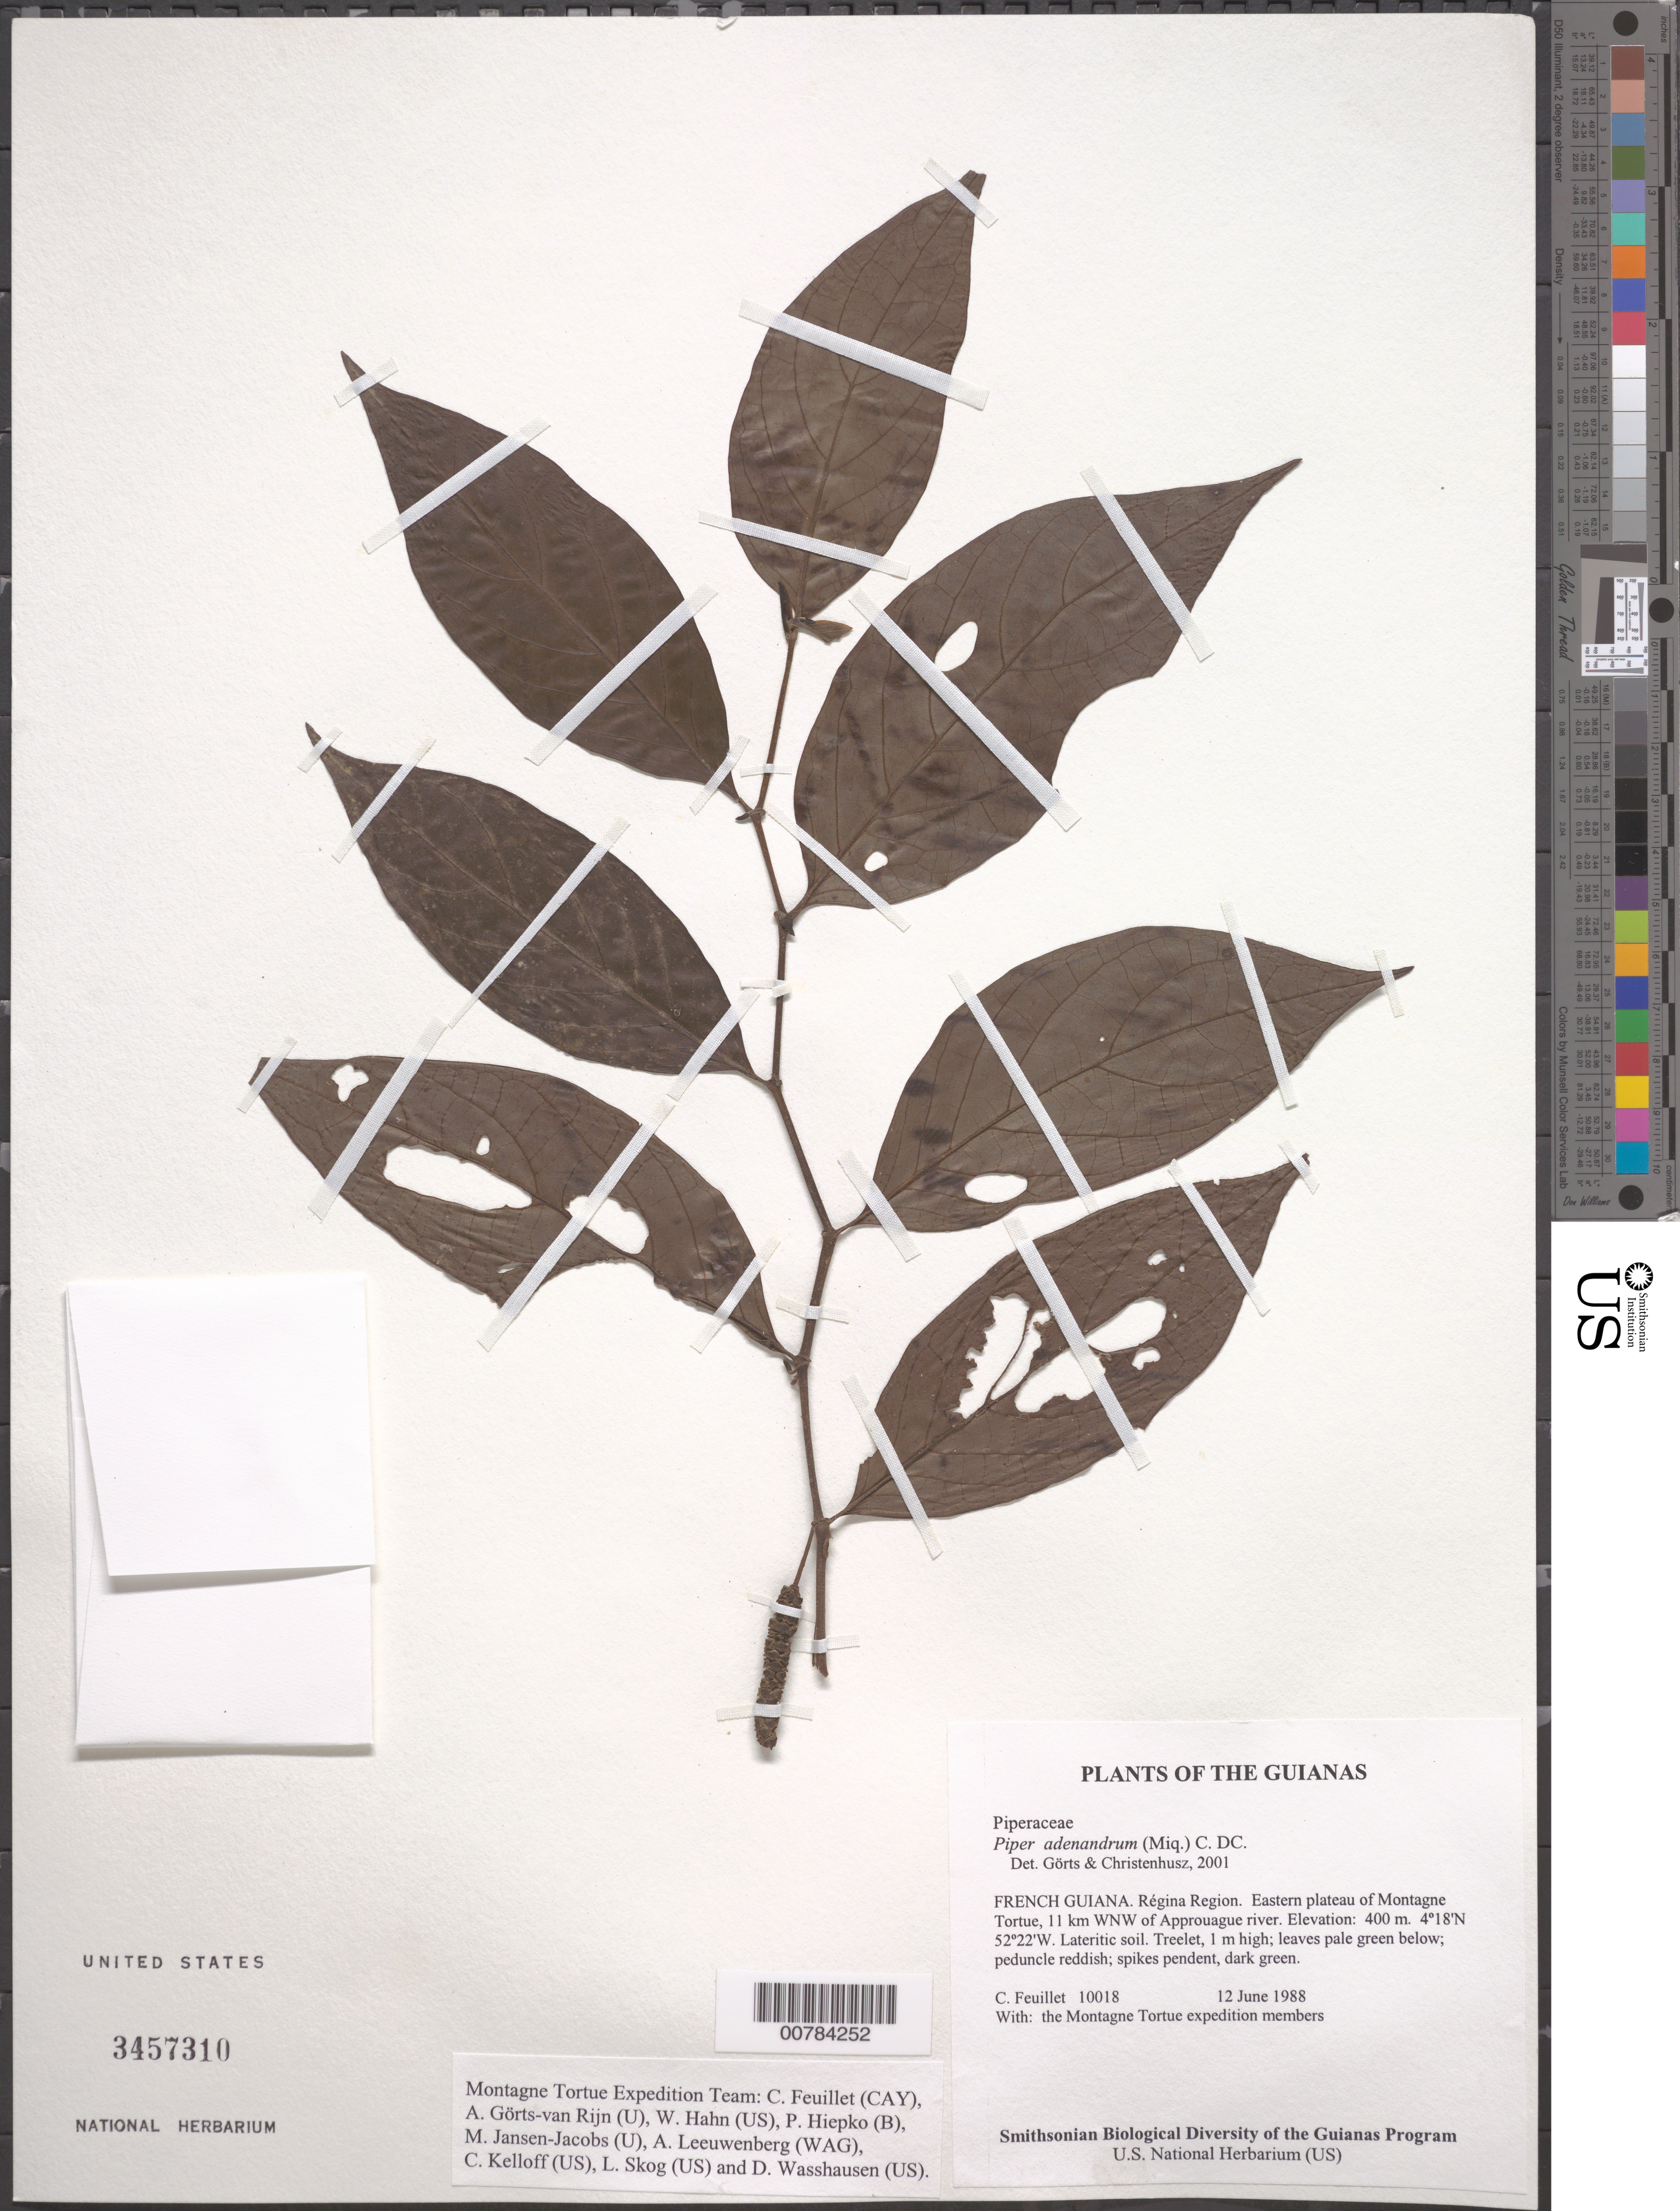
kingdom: Plantae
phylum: Tracheophyta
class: Magnoliopsida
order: Piperales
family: Piperaceae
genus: Piper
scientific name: Piper adenandrum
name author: (Miq.) C. DC.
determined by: Görts-van Rijn, A. R.; Christenhusz, M. J.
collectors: C. Feuillet & Montagne Torte Exped. members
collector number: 10018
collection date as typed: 12 June 1988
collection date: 1988-06-12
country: French Guiana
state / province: Cayenne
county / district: Regina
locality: Eastern plateau of Montagne Tortue, 11 km WNW of Approuague river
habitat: Lateritic soil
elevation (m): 400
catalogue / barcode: US 3457310